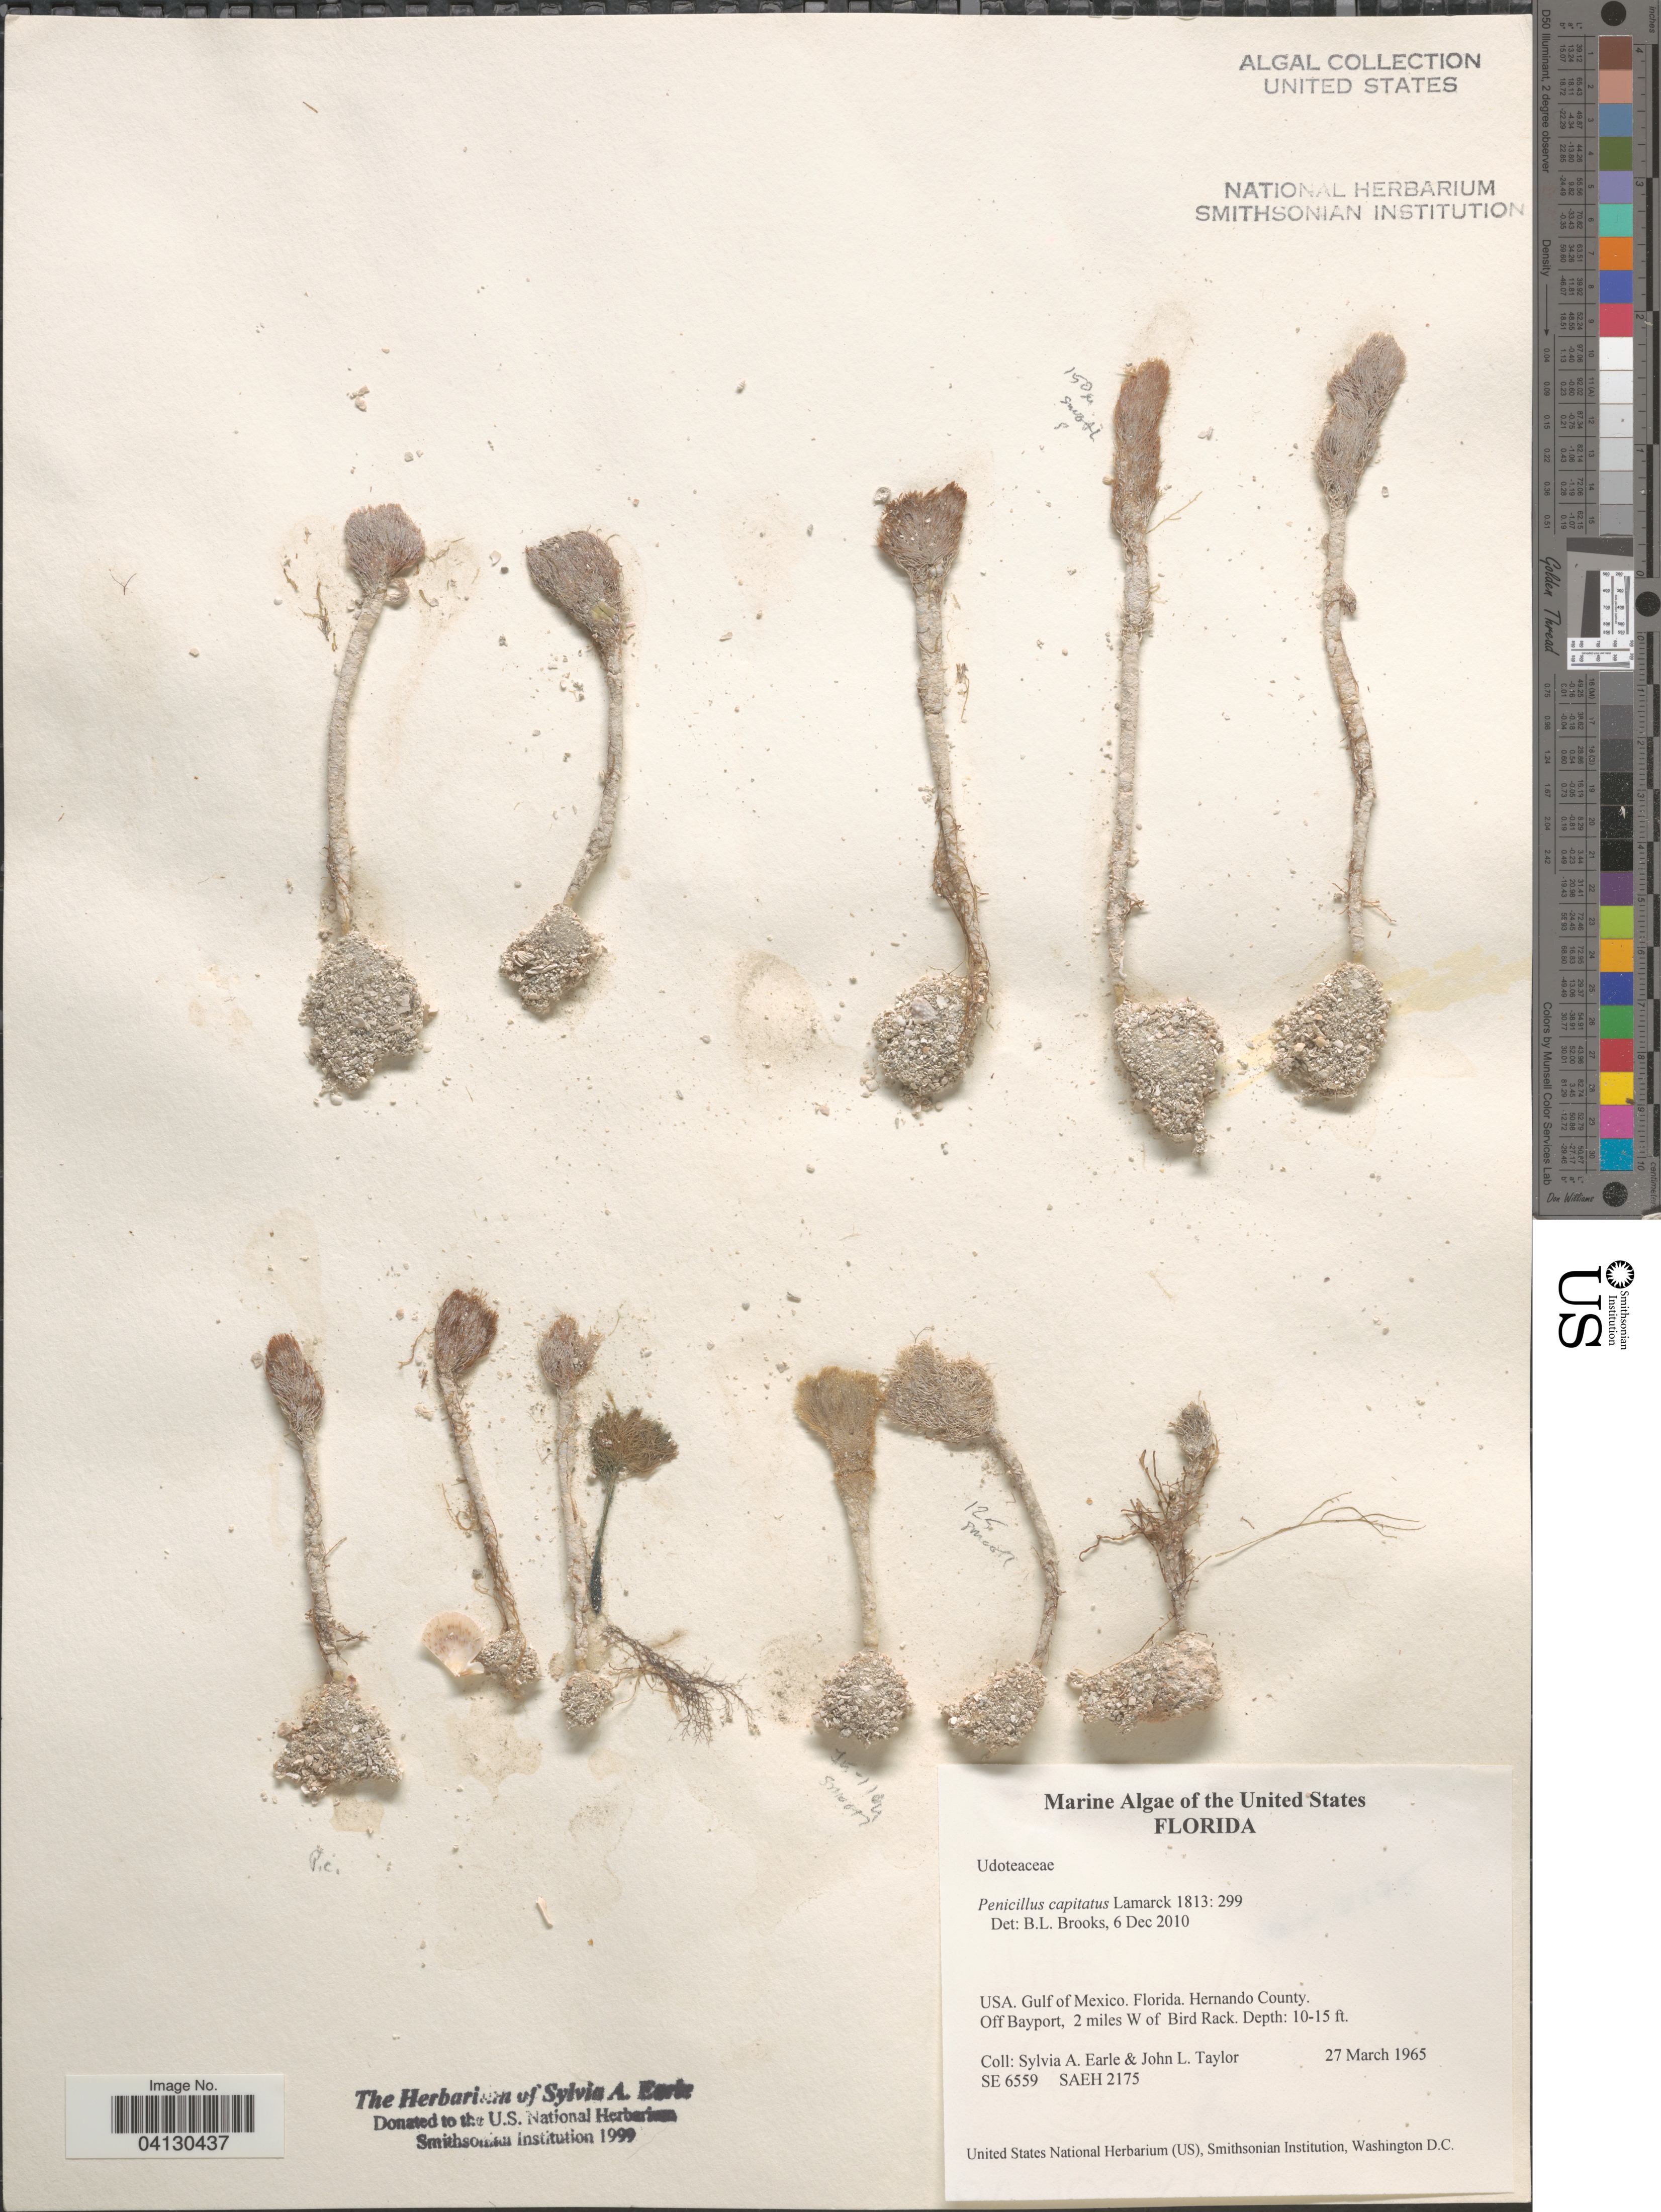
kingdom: Plantae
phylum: Chlorophyta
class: Ulvophyceae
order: Bryopsidales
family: Udoteaceae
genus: Penicillus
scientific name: Penicillus capitatus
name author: Lam.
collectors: S. A. Earle & J. L. Taylor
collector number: SE6559/SAEH2175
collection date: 1965-03-27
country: United States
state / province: Florida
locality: Gulf of Mexico. Hernando County. Off Bayport, 2 miles W of Bird Rack.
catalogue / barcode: US 329022